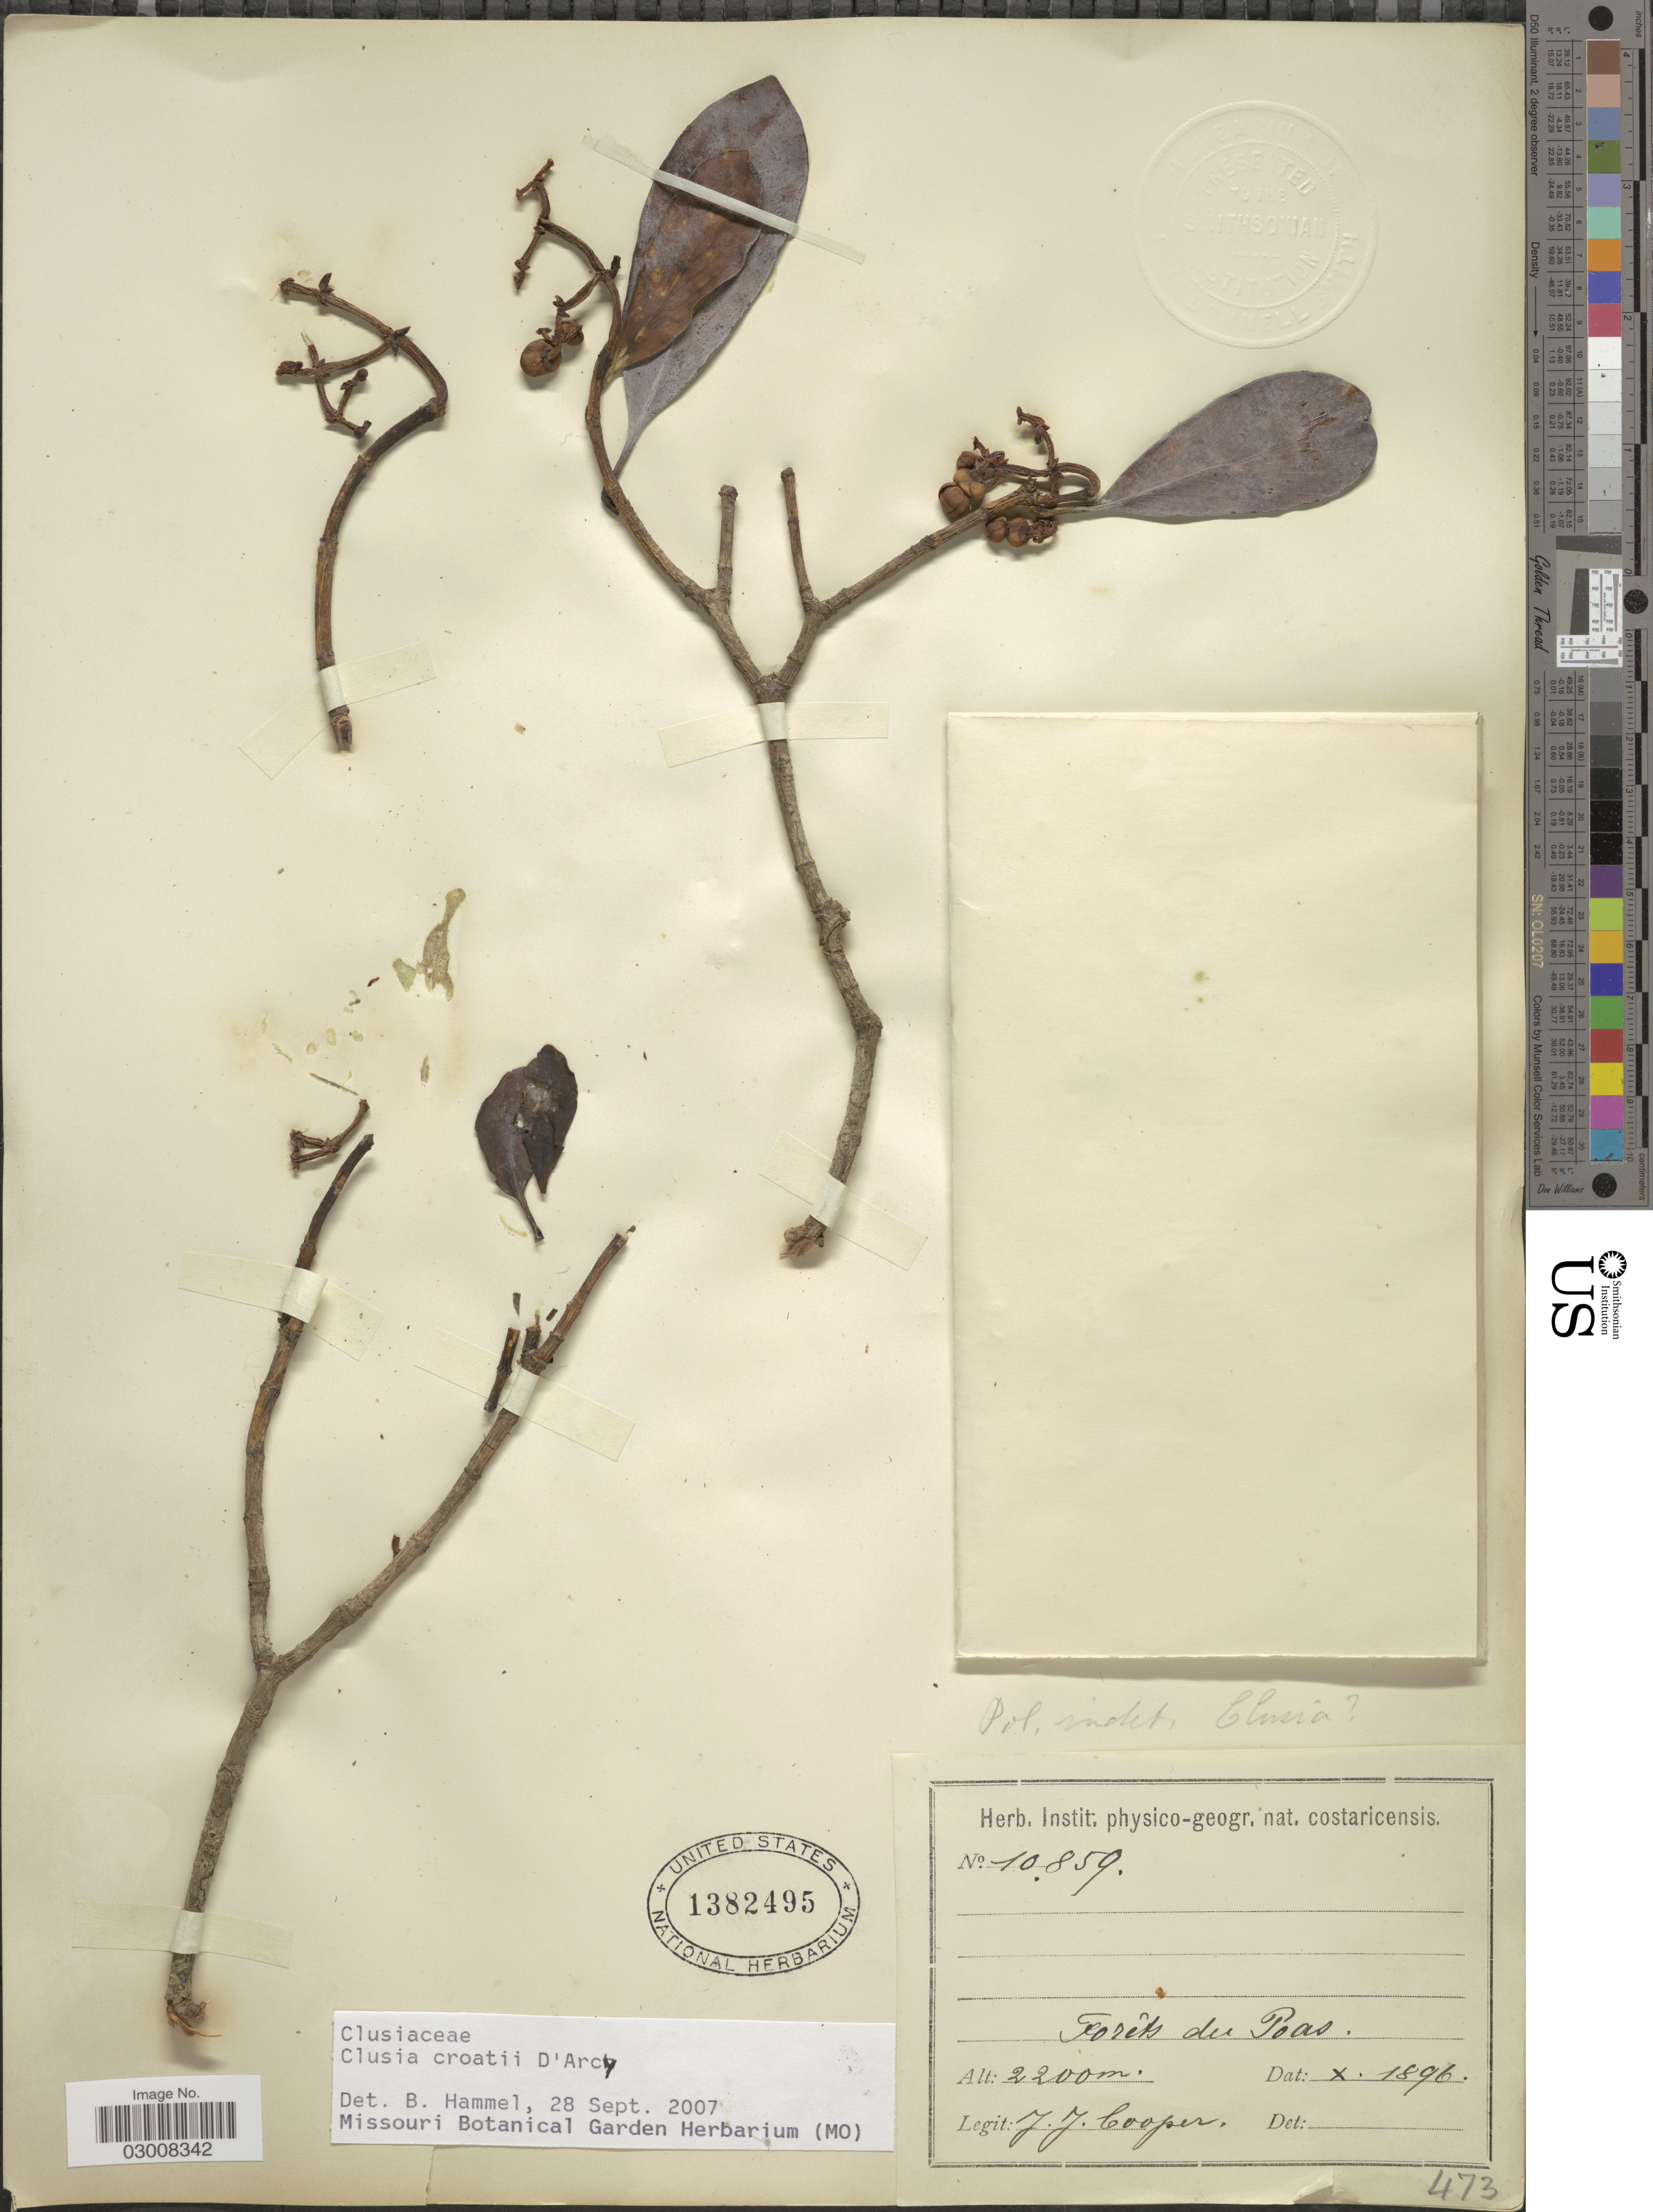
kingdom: Plantae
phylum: Tracheophyta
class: Magnoliopsida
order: Malpighiales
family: Clusiaceae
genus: Clusia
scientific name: Clusia croatii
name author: D'Arcy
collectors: J. J. Cooper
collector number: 10859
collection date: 1896-10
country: Costa Rica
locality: Forêts du Poas.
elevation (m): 2200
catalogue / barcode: US 1382495